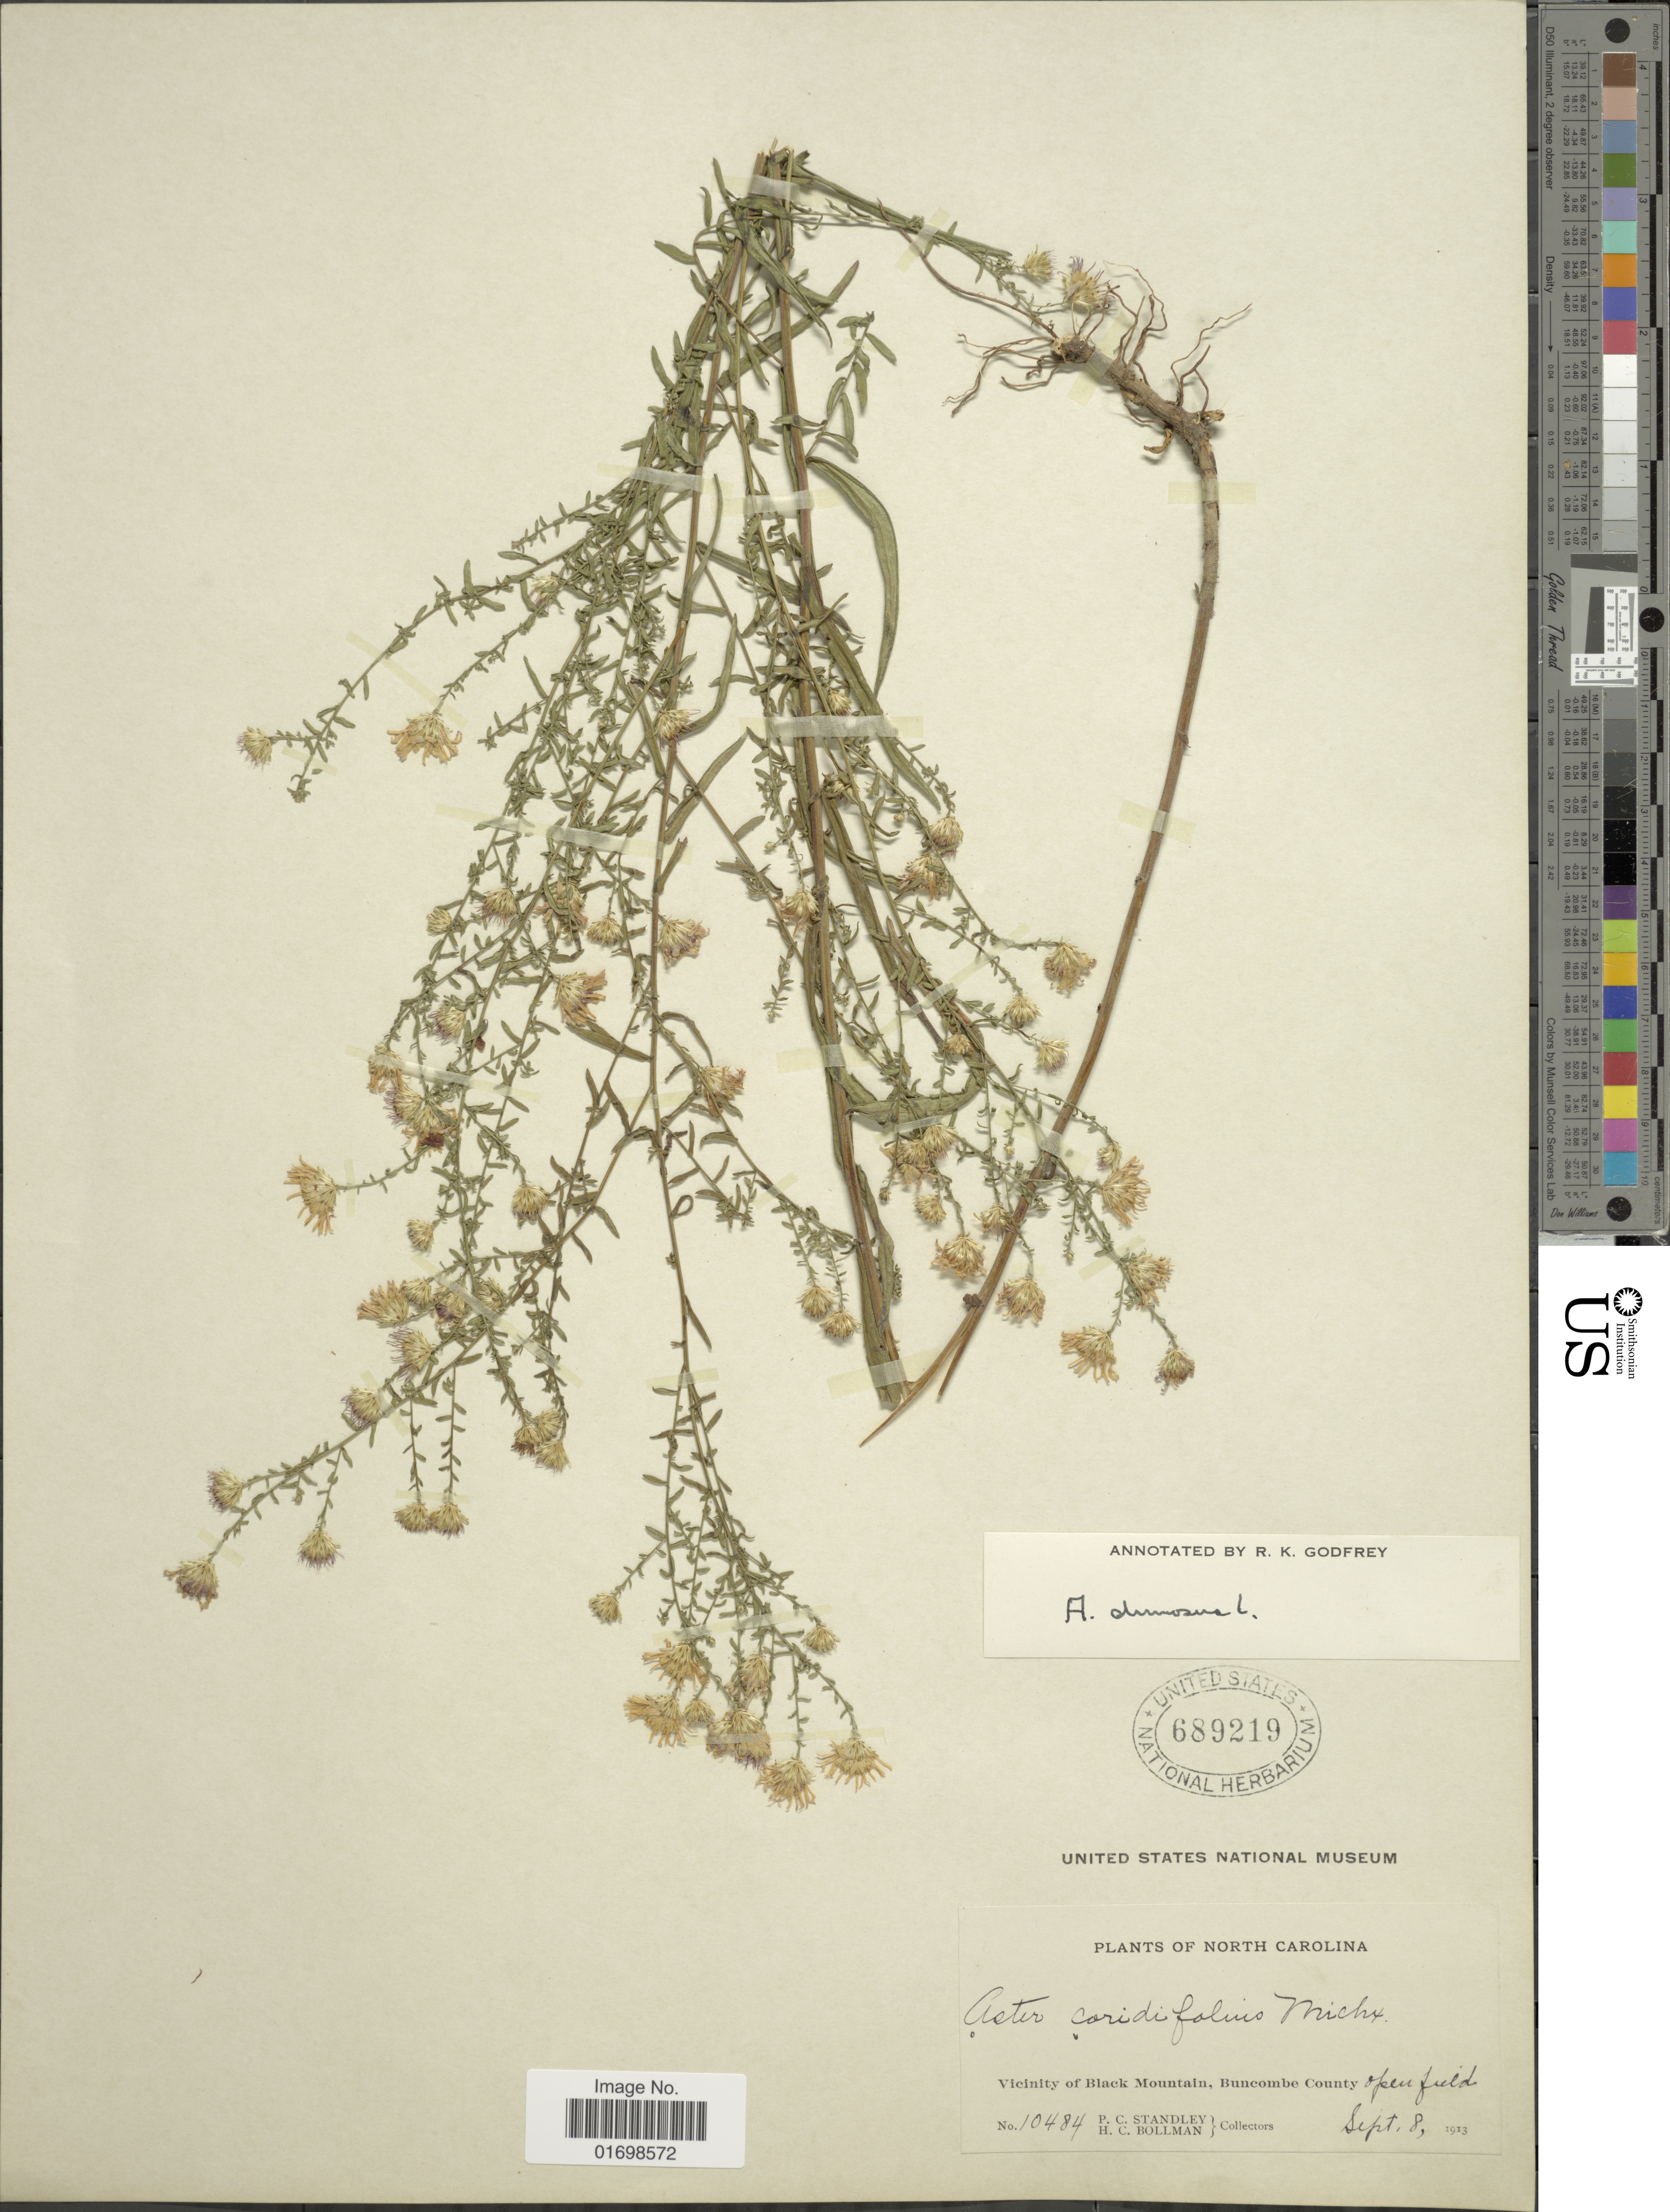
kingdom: Plantae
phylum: Tracheophyta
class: Magnoliopsida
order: Asterales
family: Asteraceae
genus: Symphyotrichum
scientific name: Symphyotrichum dumosum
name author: (L.) G.L. Nesom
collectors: P. C. Standley & H. C. Bollman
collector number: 10484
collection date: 1913-09-08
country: United States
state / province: North Carolina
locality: Vicinity of Black Mountain, Buncombe County Open field.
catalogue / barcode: US 689219